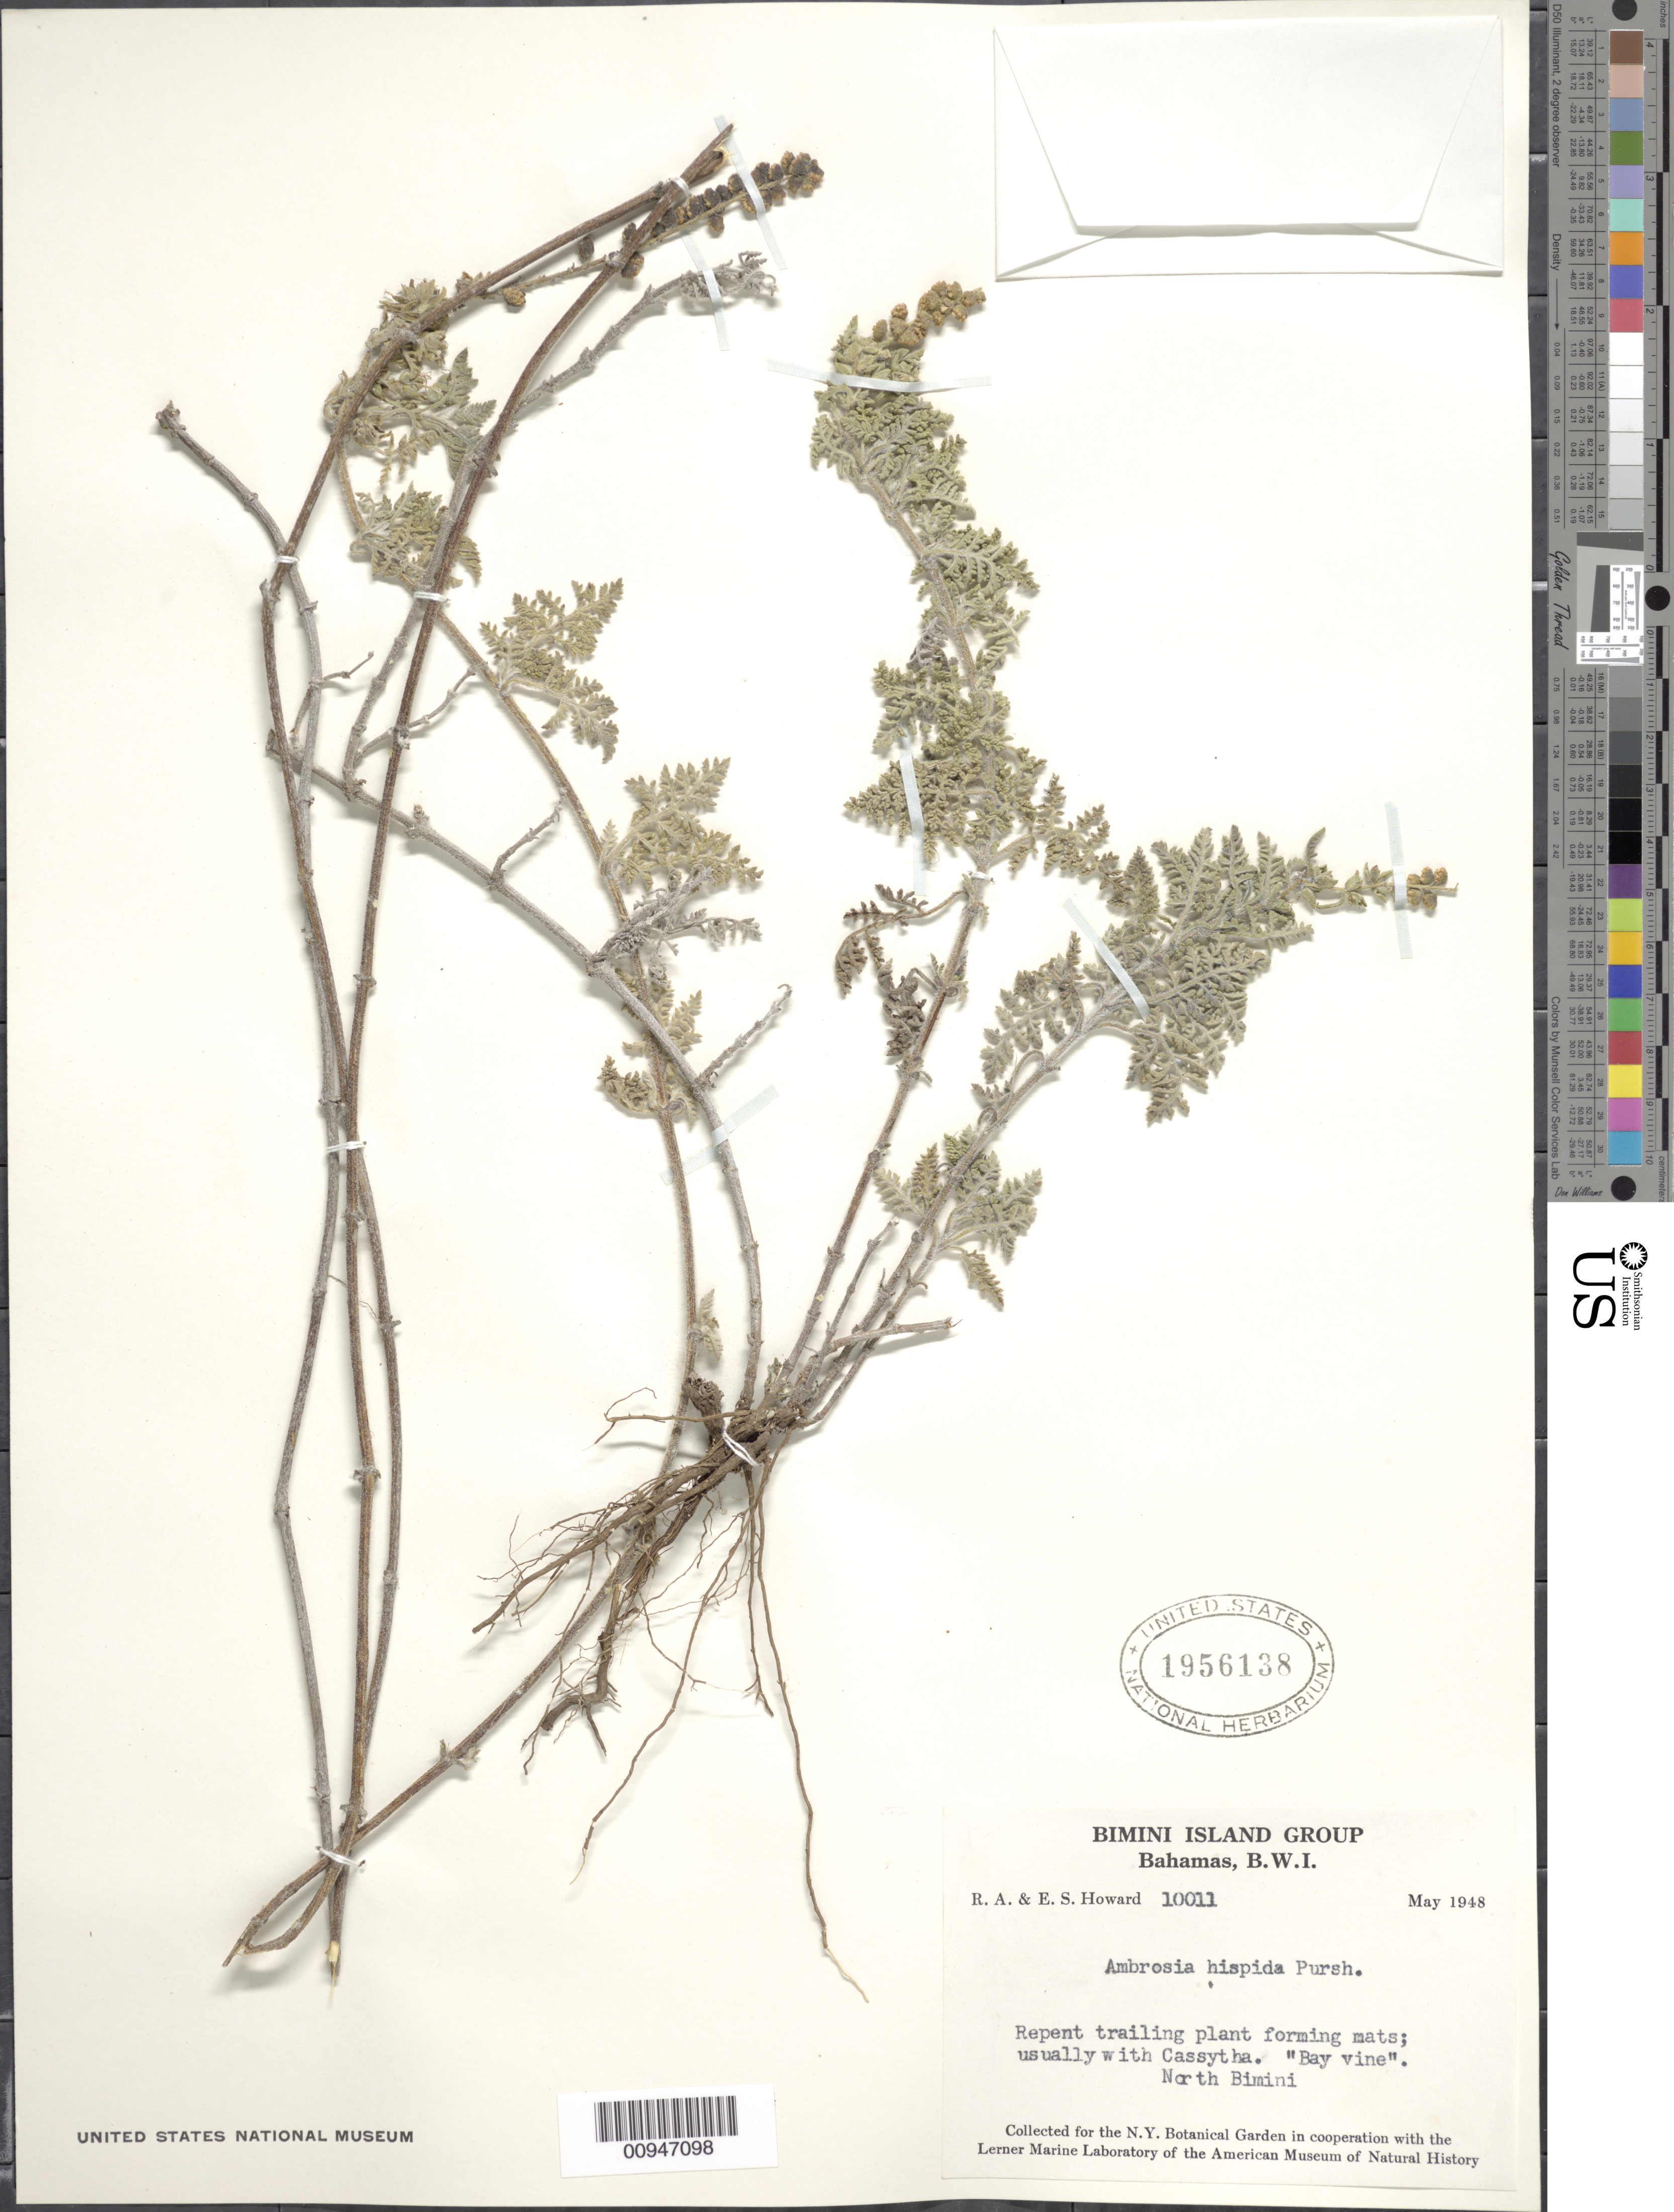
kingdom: Plantae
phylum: Tracheophyta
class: Magnoliopsida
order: Asterales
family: Asteraceae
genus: Ambrosia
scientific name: Ambrosia hispida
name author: Pursh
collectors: R. A. Howard & E. S. Howard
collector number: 10011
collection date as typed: May 1948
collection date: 1948-05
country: Bahamas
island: North Bimini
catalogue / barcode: US 1956138